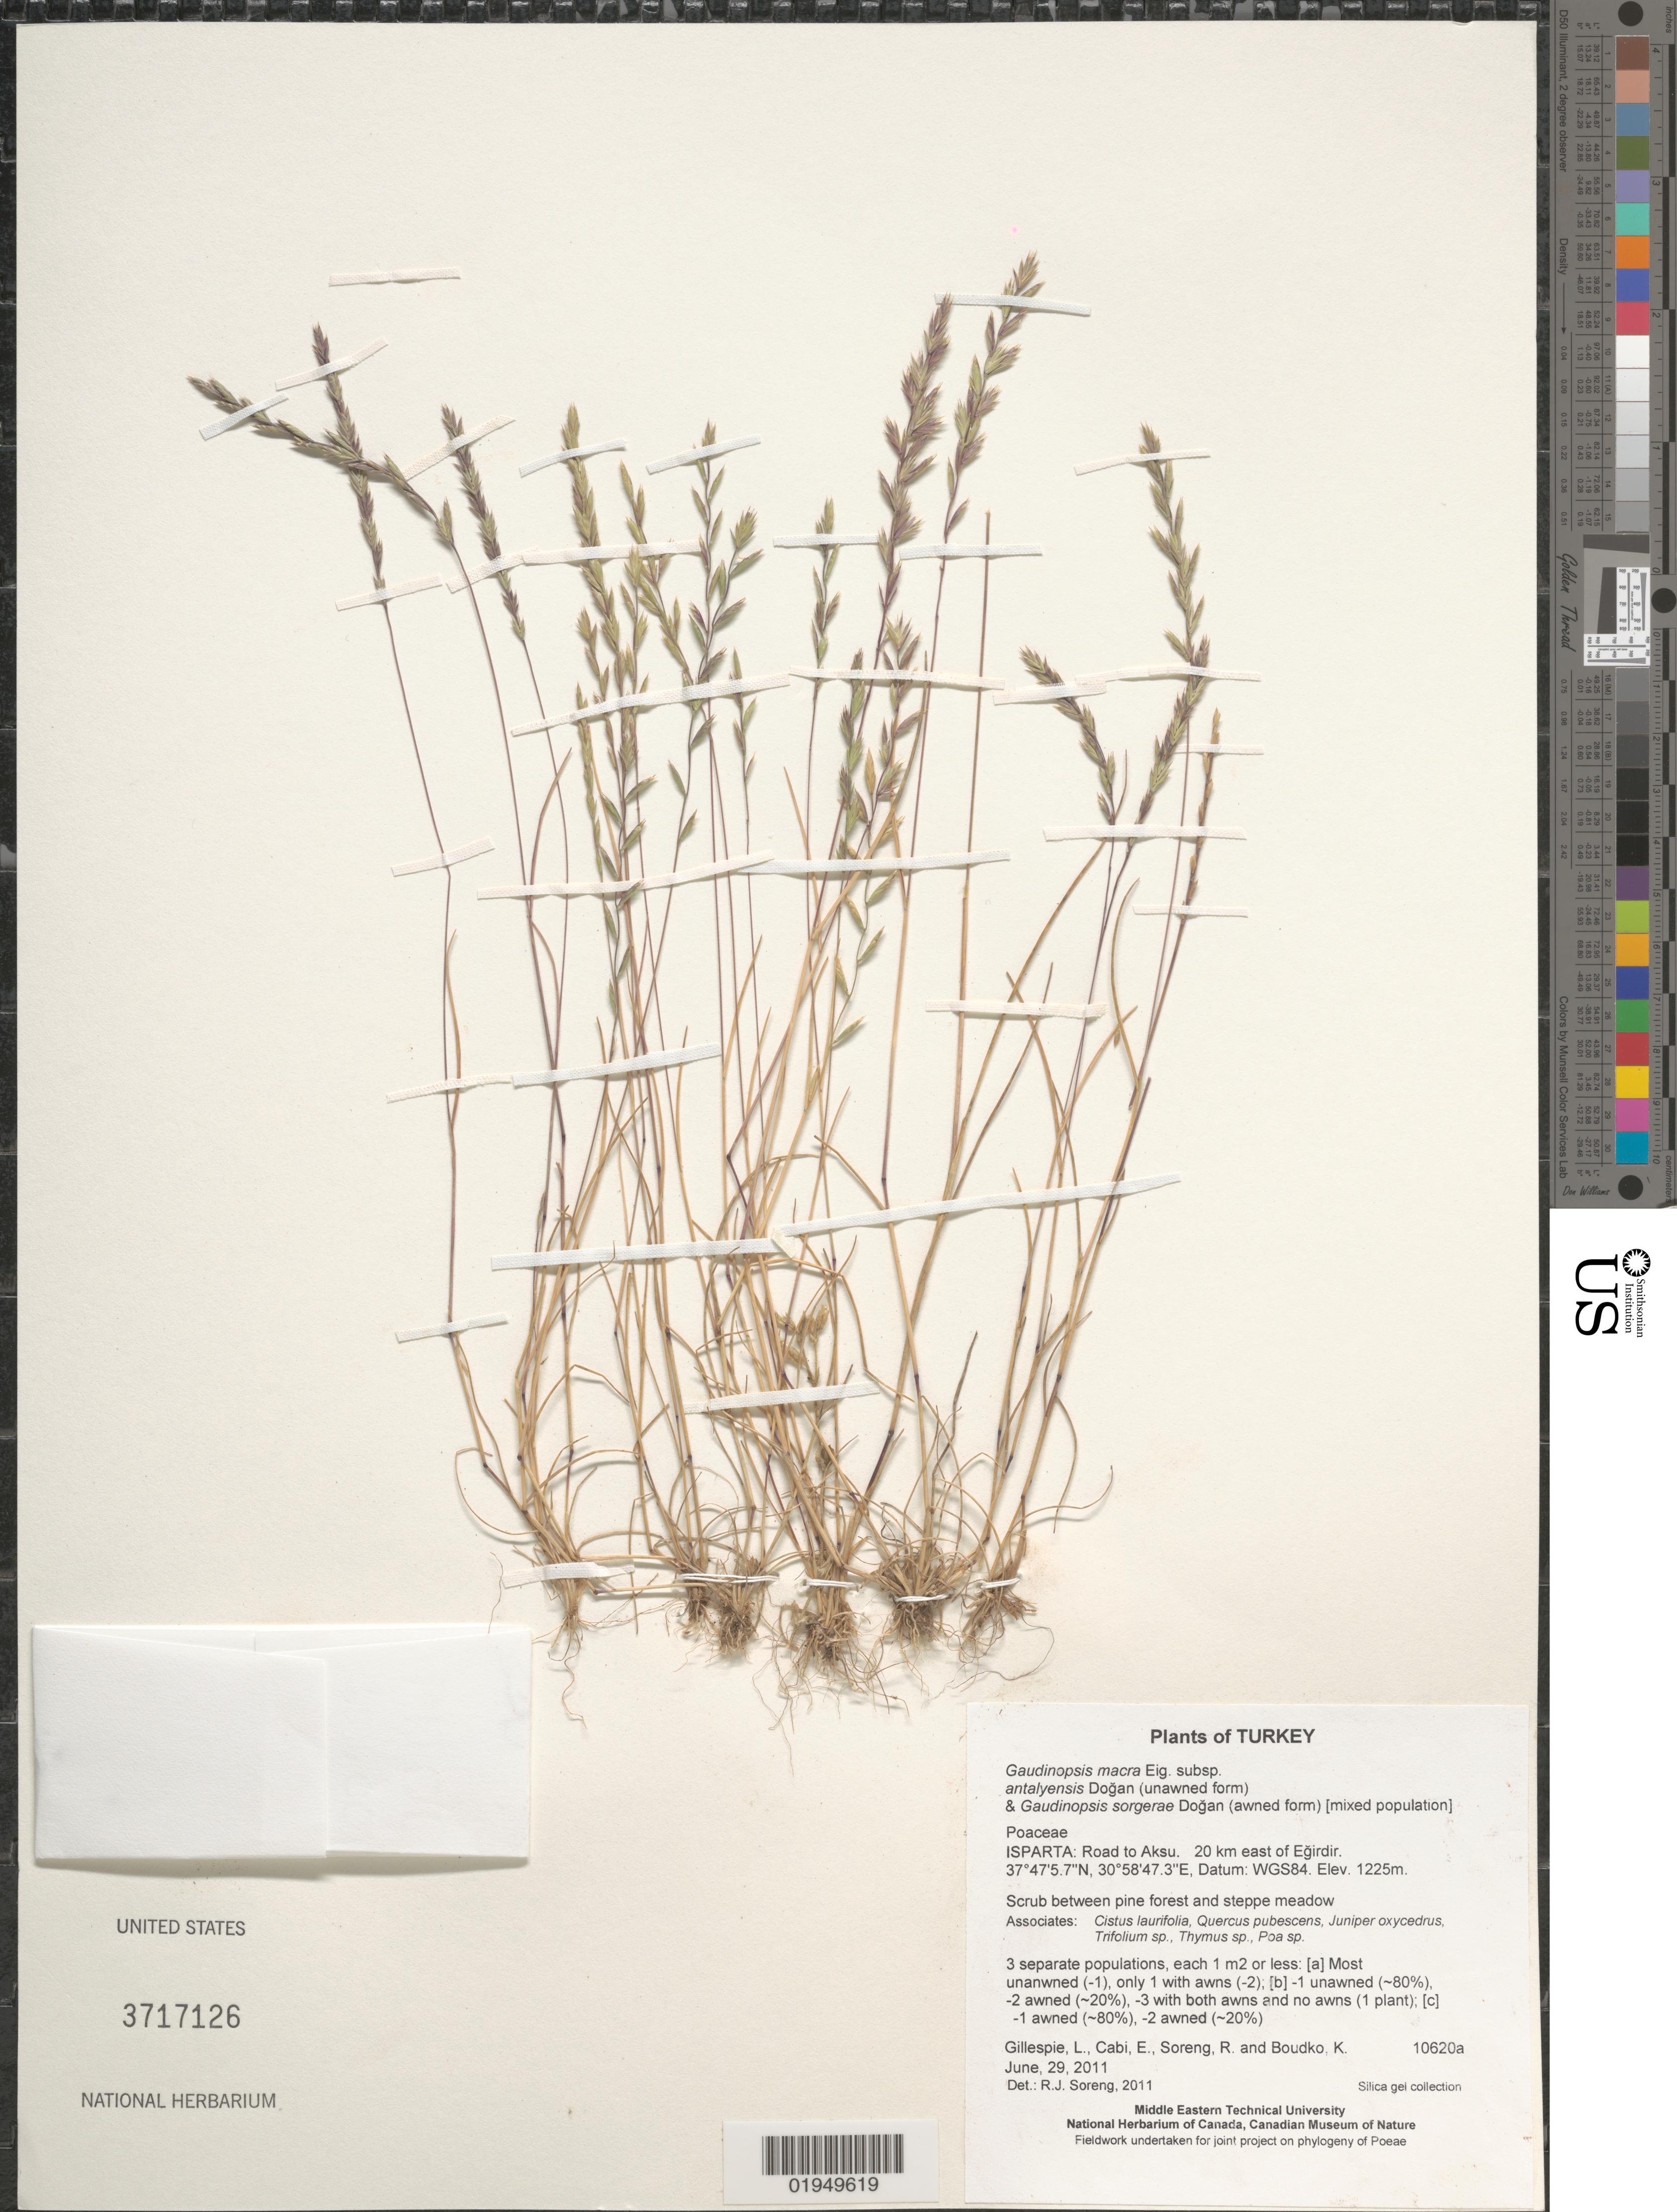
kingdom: Plantae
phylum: Tracheophyta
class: Liliopsida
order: Poales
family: Poaceae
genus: Gaudinopsis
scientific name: Gaudiniopsis macra subsp. antalyensis Dogan (unawned form)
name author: Doğan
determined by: Soreng, Robert J., Research Associate (BOT), Smithsonian Institution - National Museum of Natural History (UNITED STATES)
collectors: L. J. Gillespie, E. Cabi, R. J. Soreng & K. Boudko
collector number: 10620a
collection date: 2011-06-29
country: Turkey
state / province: Isparta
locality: Road to Aksu. 20 km east of Egirdir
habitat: Scrub between pine forest and steppe meadow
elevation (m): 1225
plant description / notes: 3 separate populations, each 1 m2 or less: [A] Most unanwned (-1), only 1 with awns (-2); [B] -1 unawned (~80%), -2 awned (~20%), -3 with both awns and no awns (1 plant); [C] -1 awned (~80%), -2 awned (~20%); DNA1: unawned, DNA2: Awned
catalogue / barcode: US 3717126